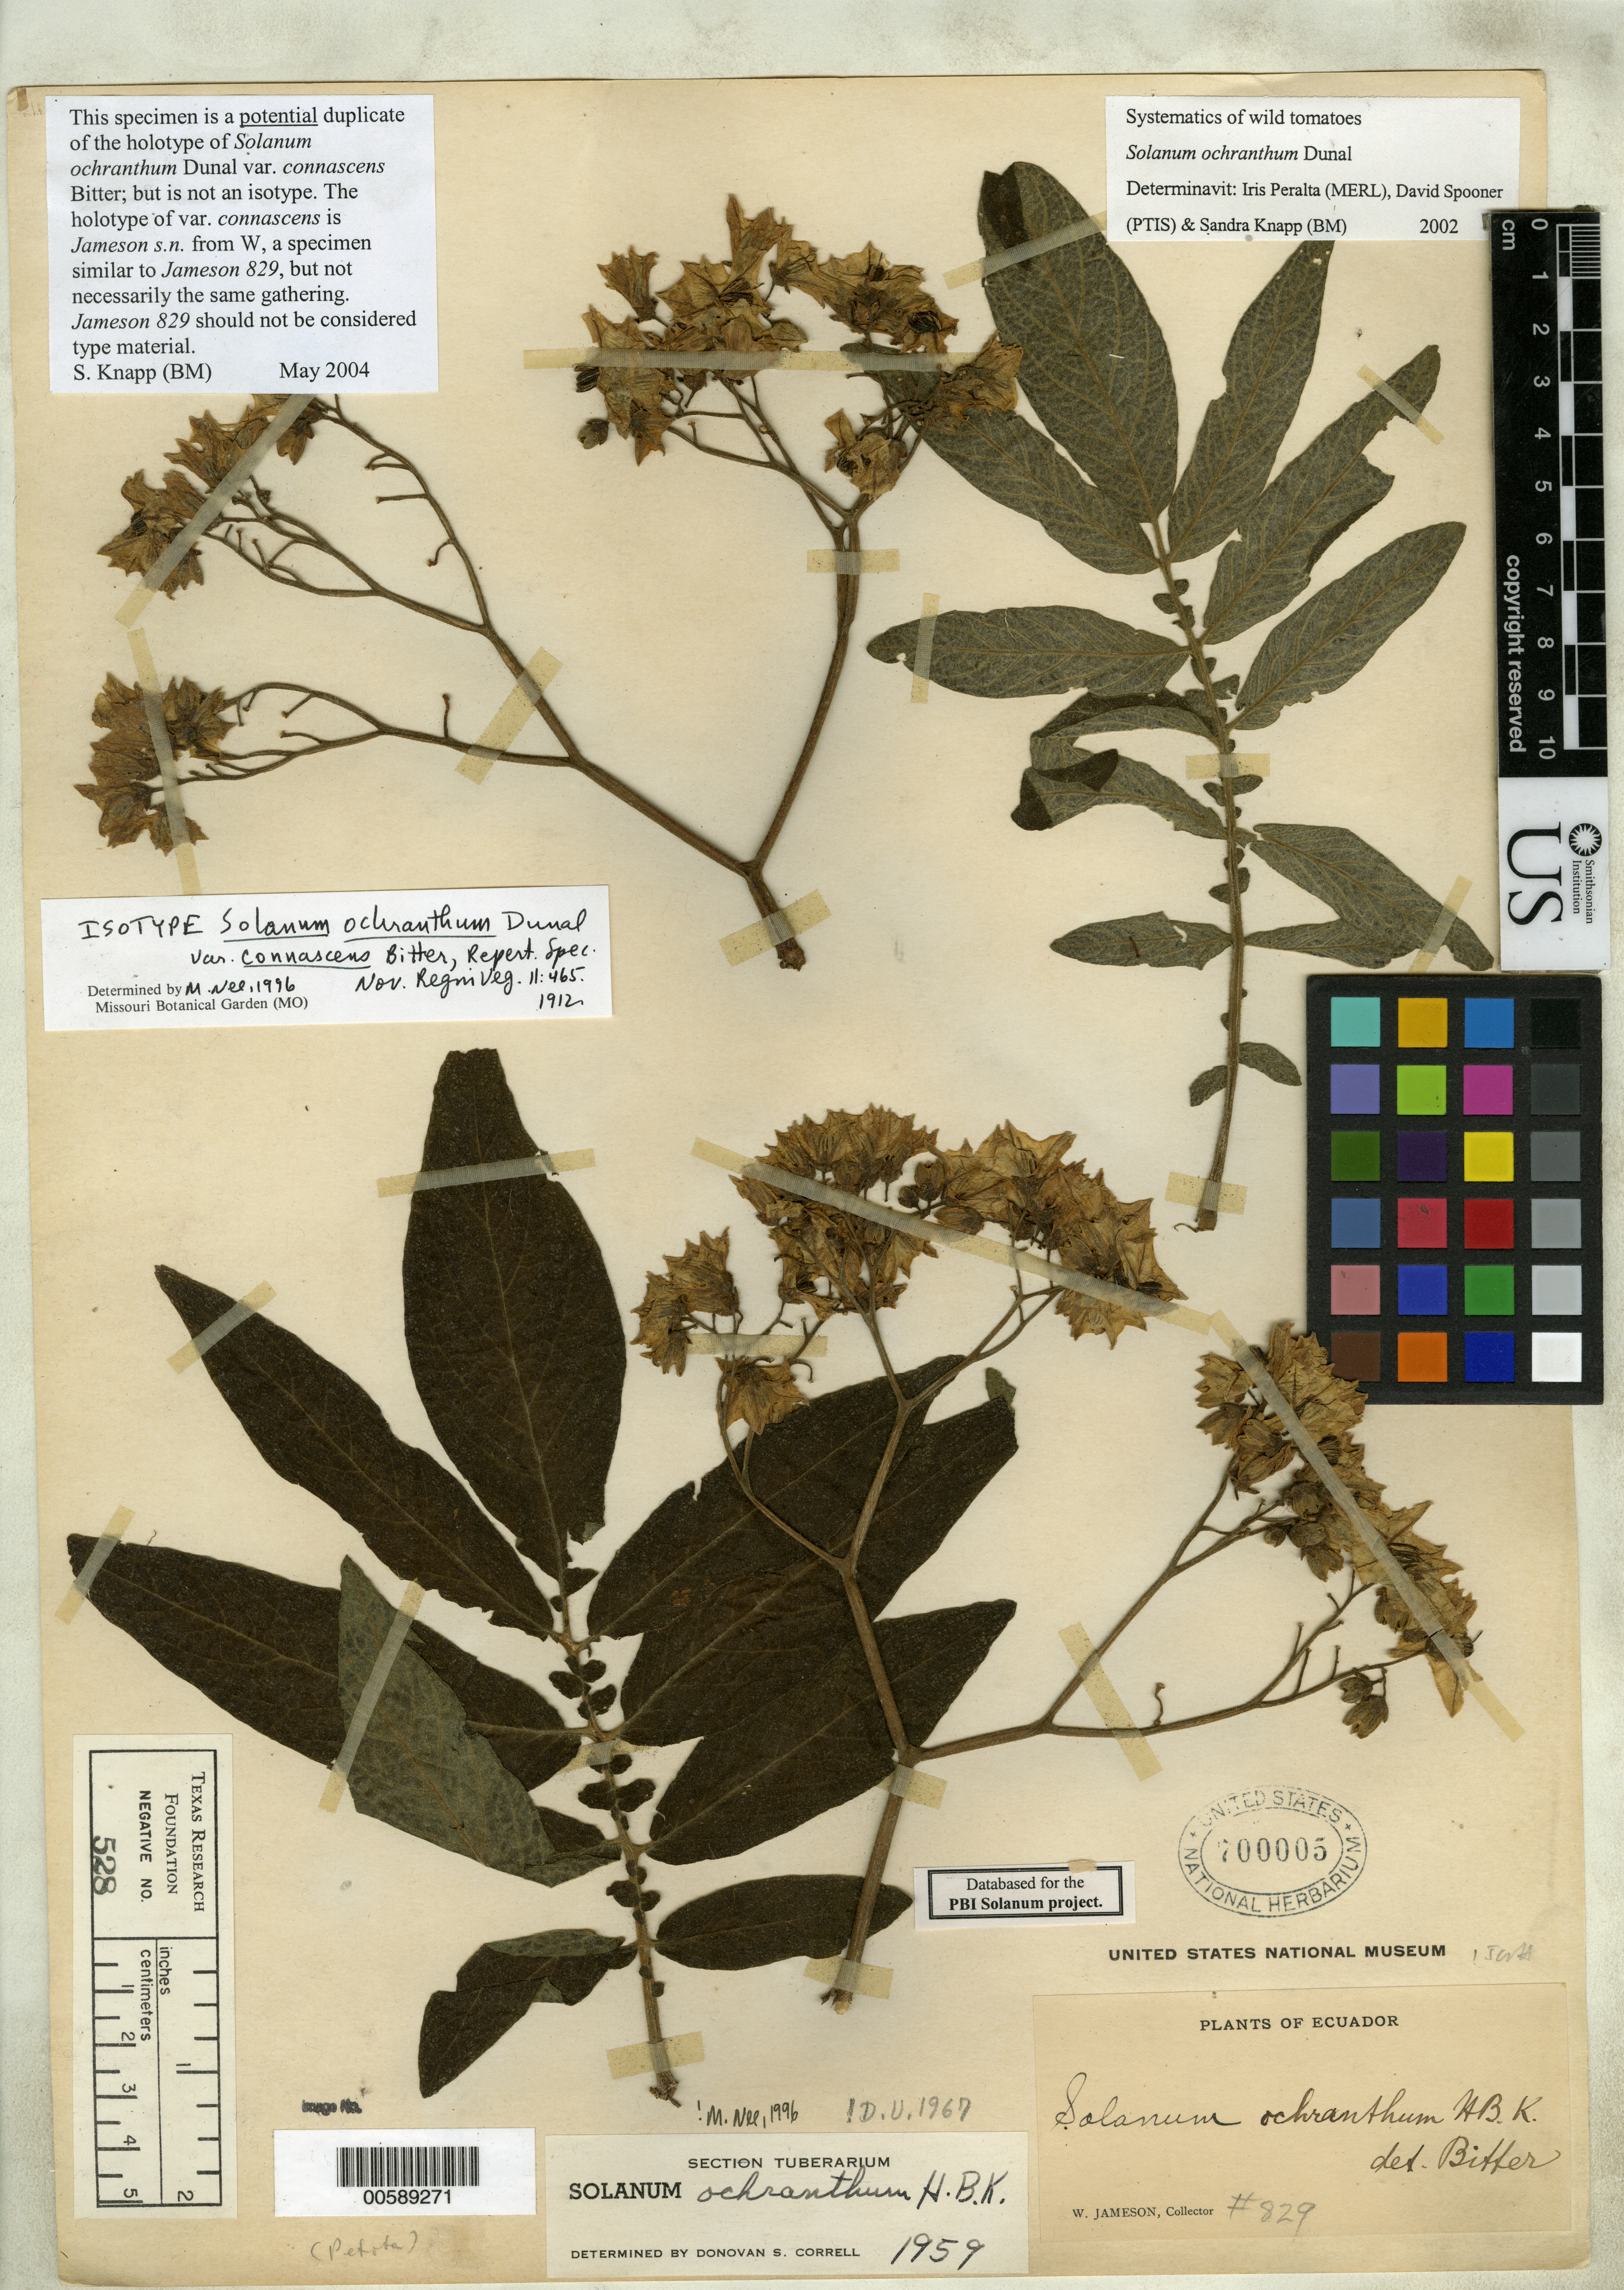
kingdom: Plantae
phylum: Tracheophyta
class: Magnoliopsida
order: Solanales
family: Solanaceae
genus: Solanum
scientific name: Solanum ochranthum var. connascens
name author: Bitter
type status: Possible Isotype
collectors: W. Jameson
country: Ecuador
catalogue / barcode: US 700005